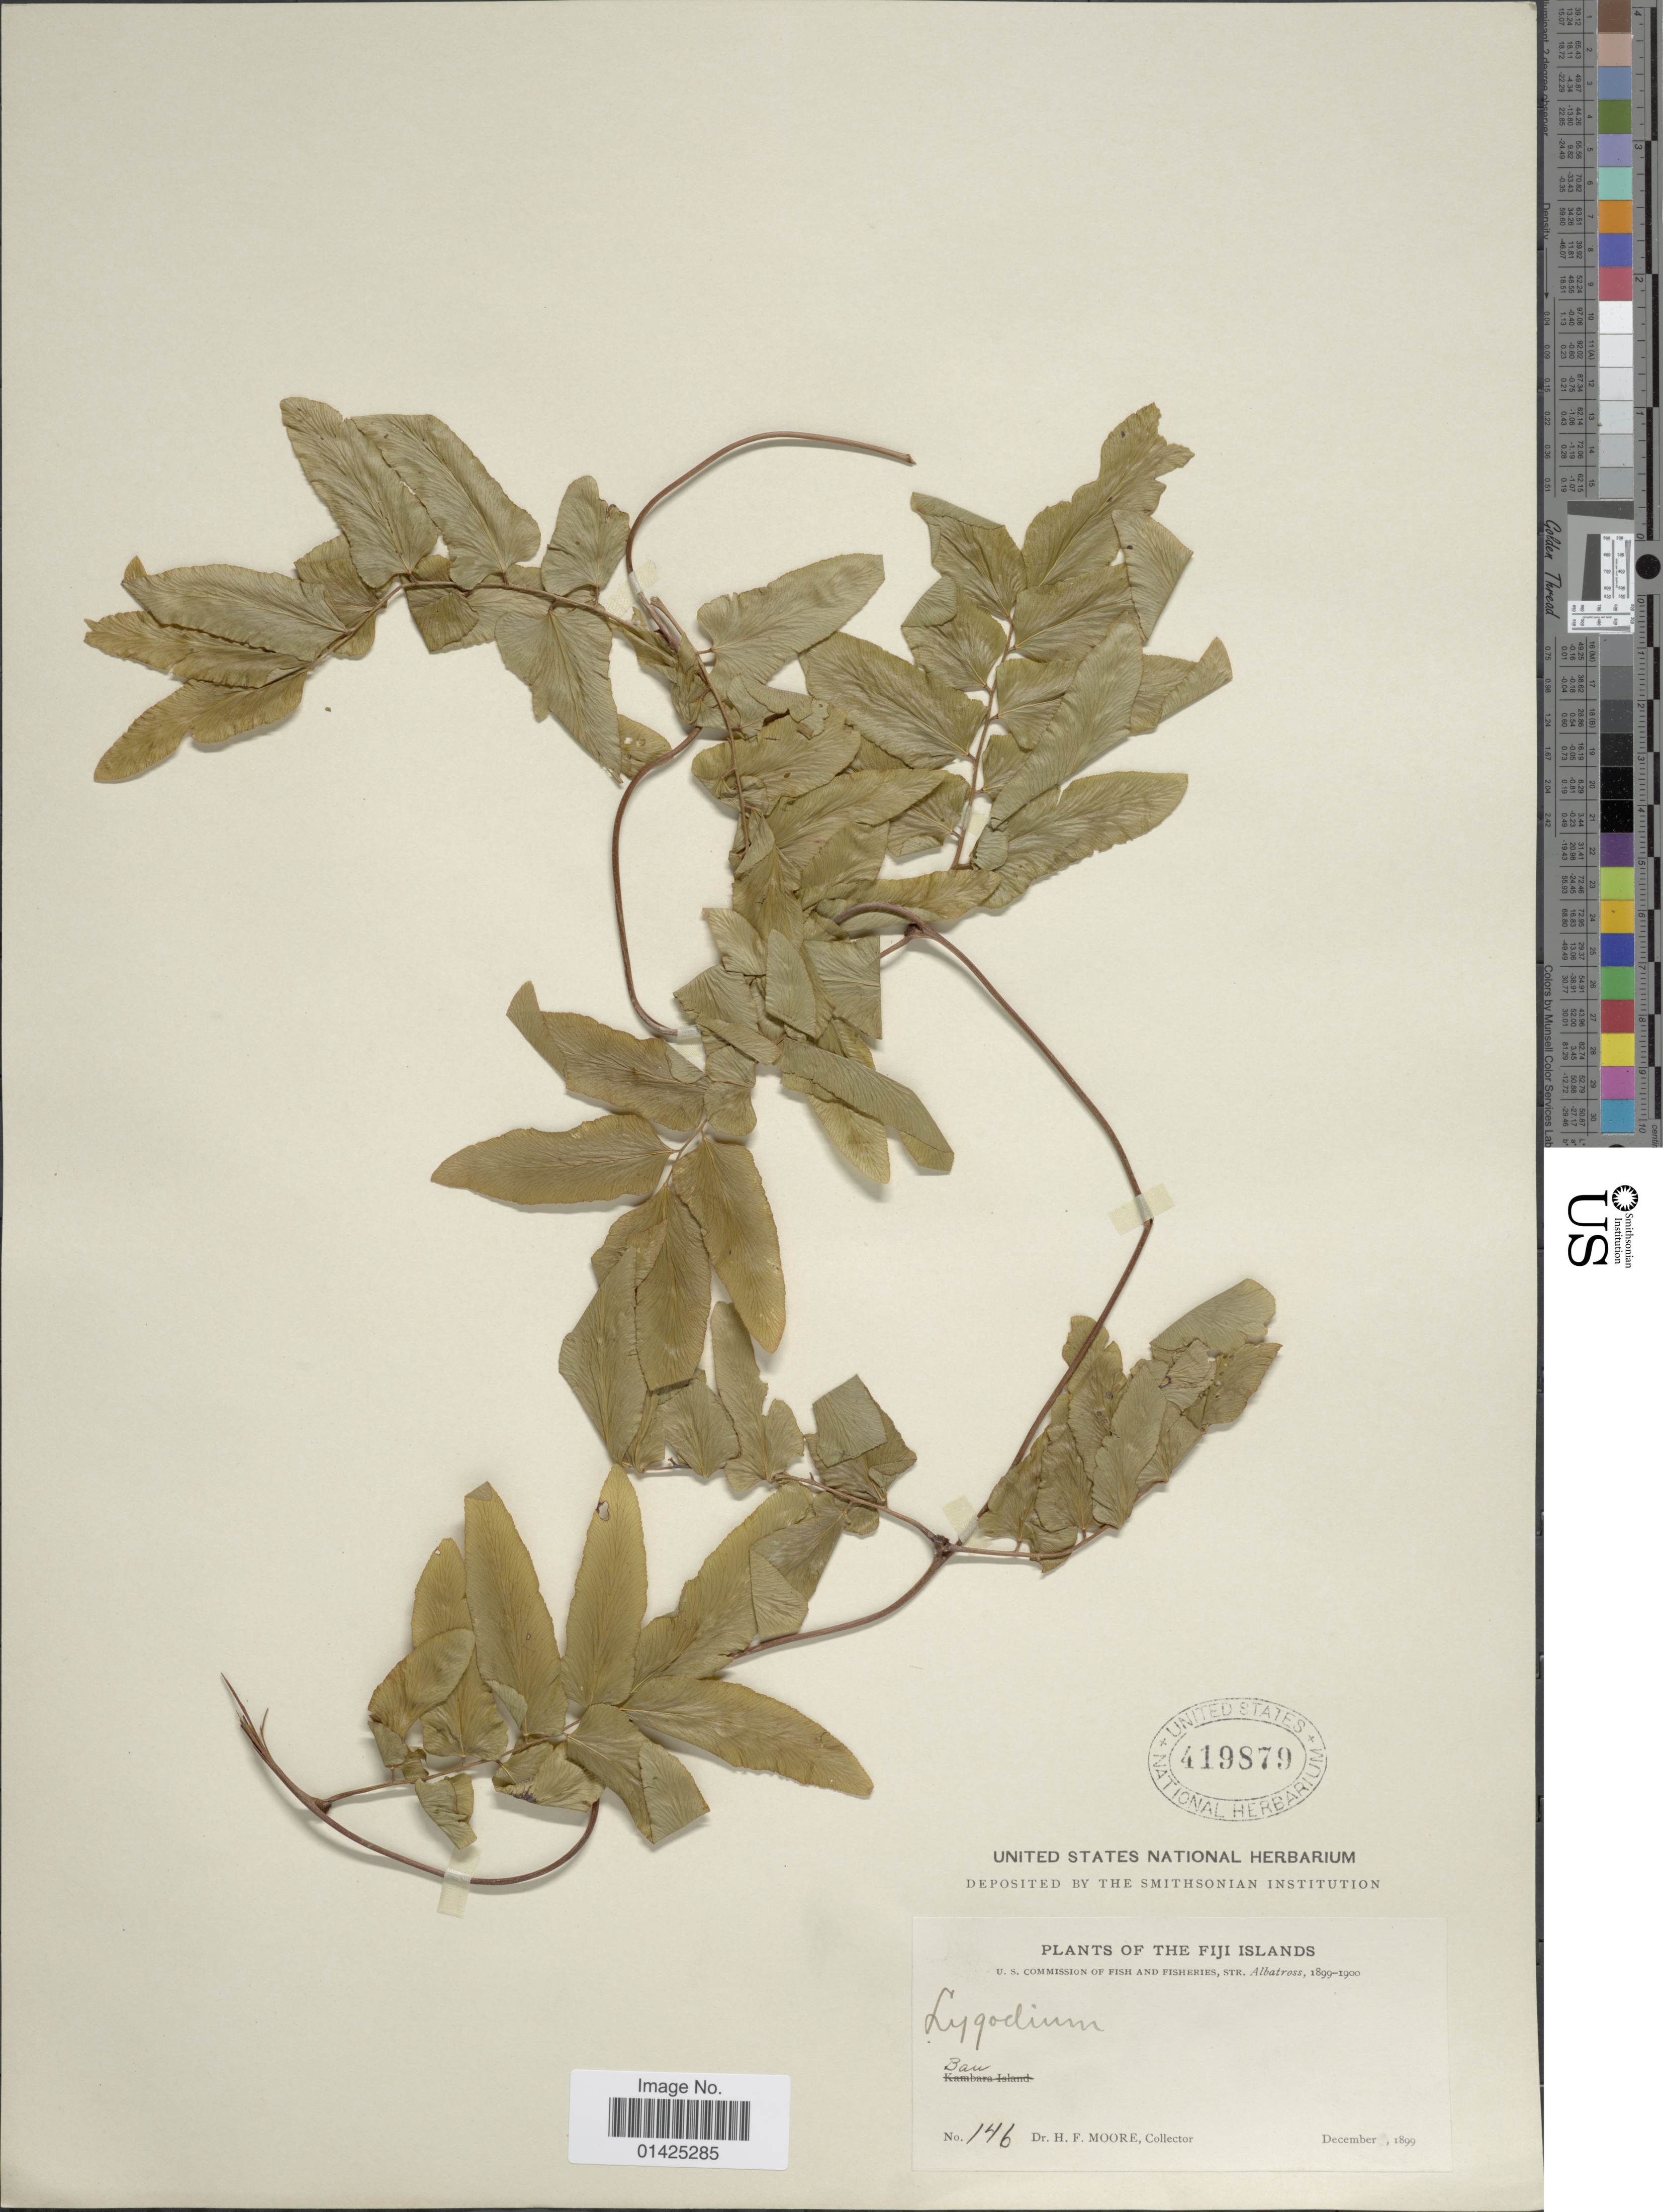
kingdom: Plantae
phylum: Tracheophyta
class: Polypodiopsida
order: Schizaeales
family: Lygodiaceae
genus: Lygodium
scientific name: Lygodium reticulatum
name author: Schkuhr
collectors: H. Moore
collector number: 146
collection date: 1899-12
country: Fiji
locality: Bau, The Fiji Islands.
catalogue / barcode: US 419879